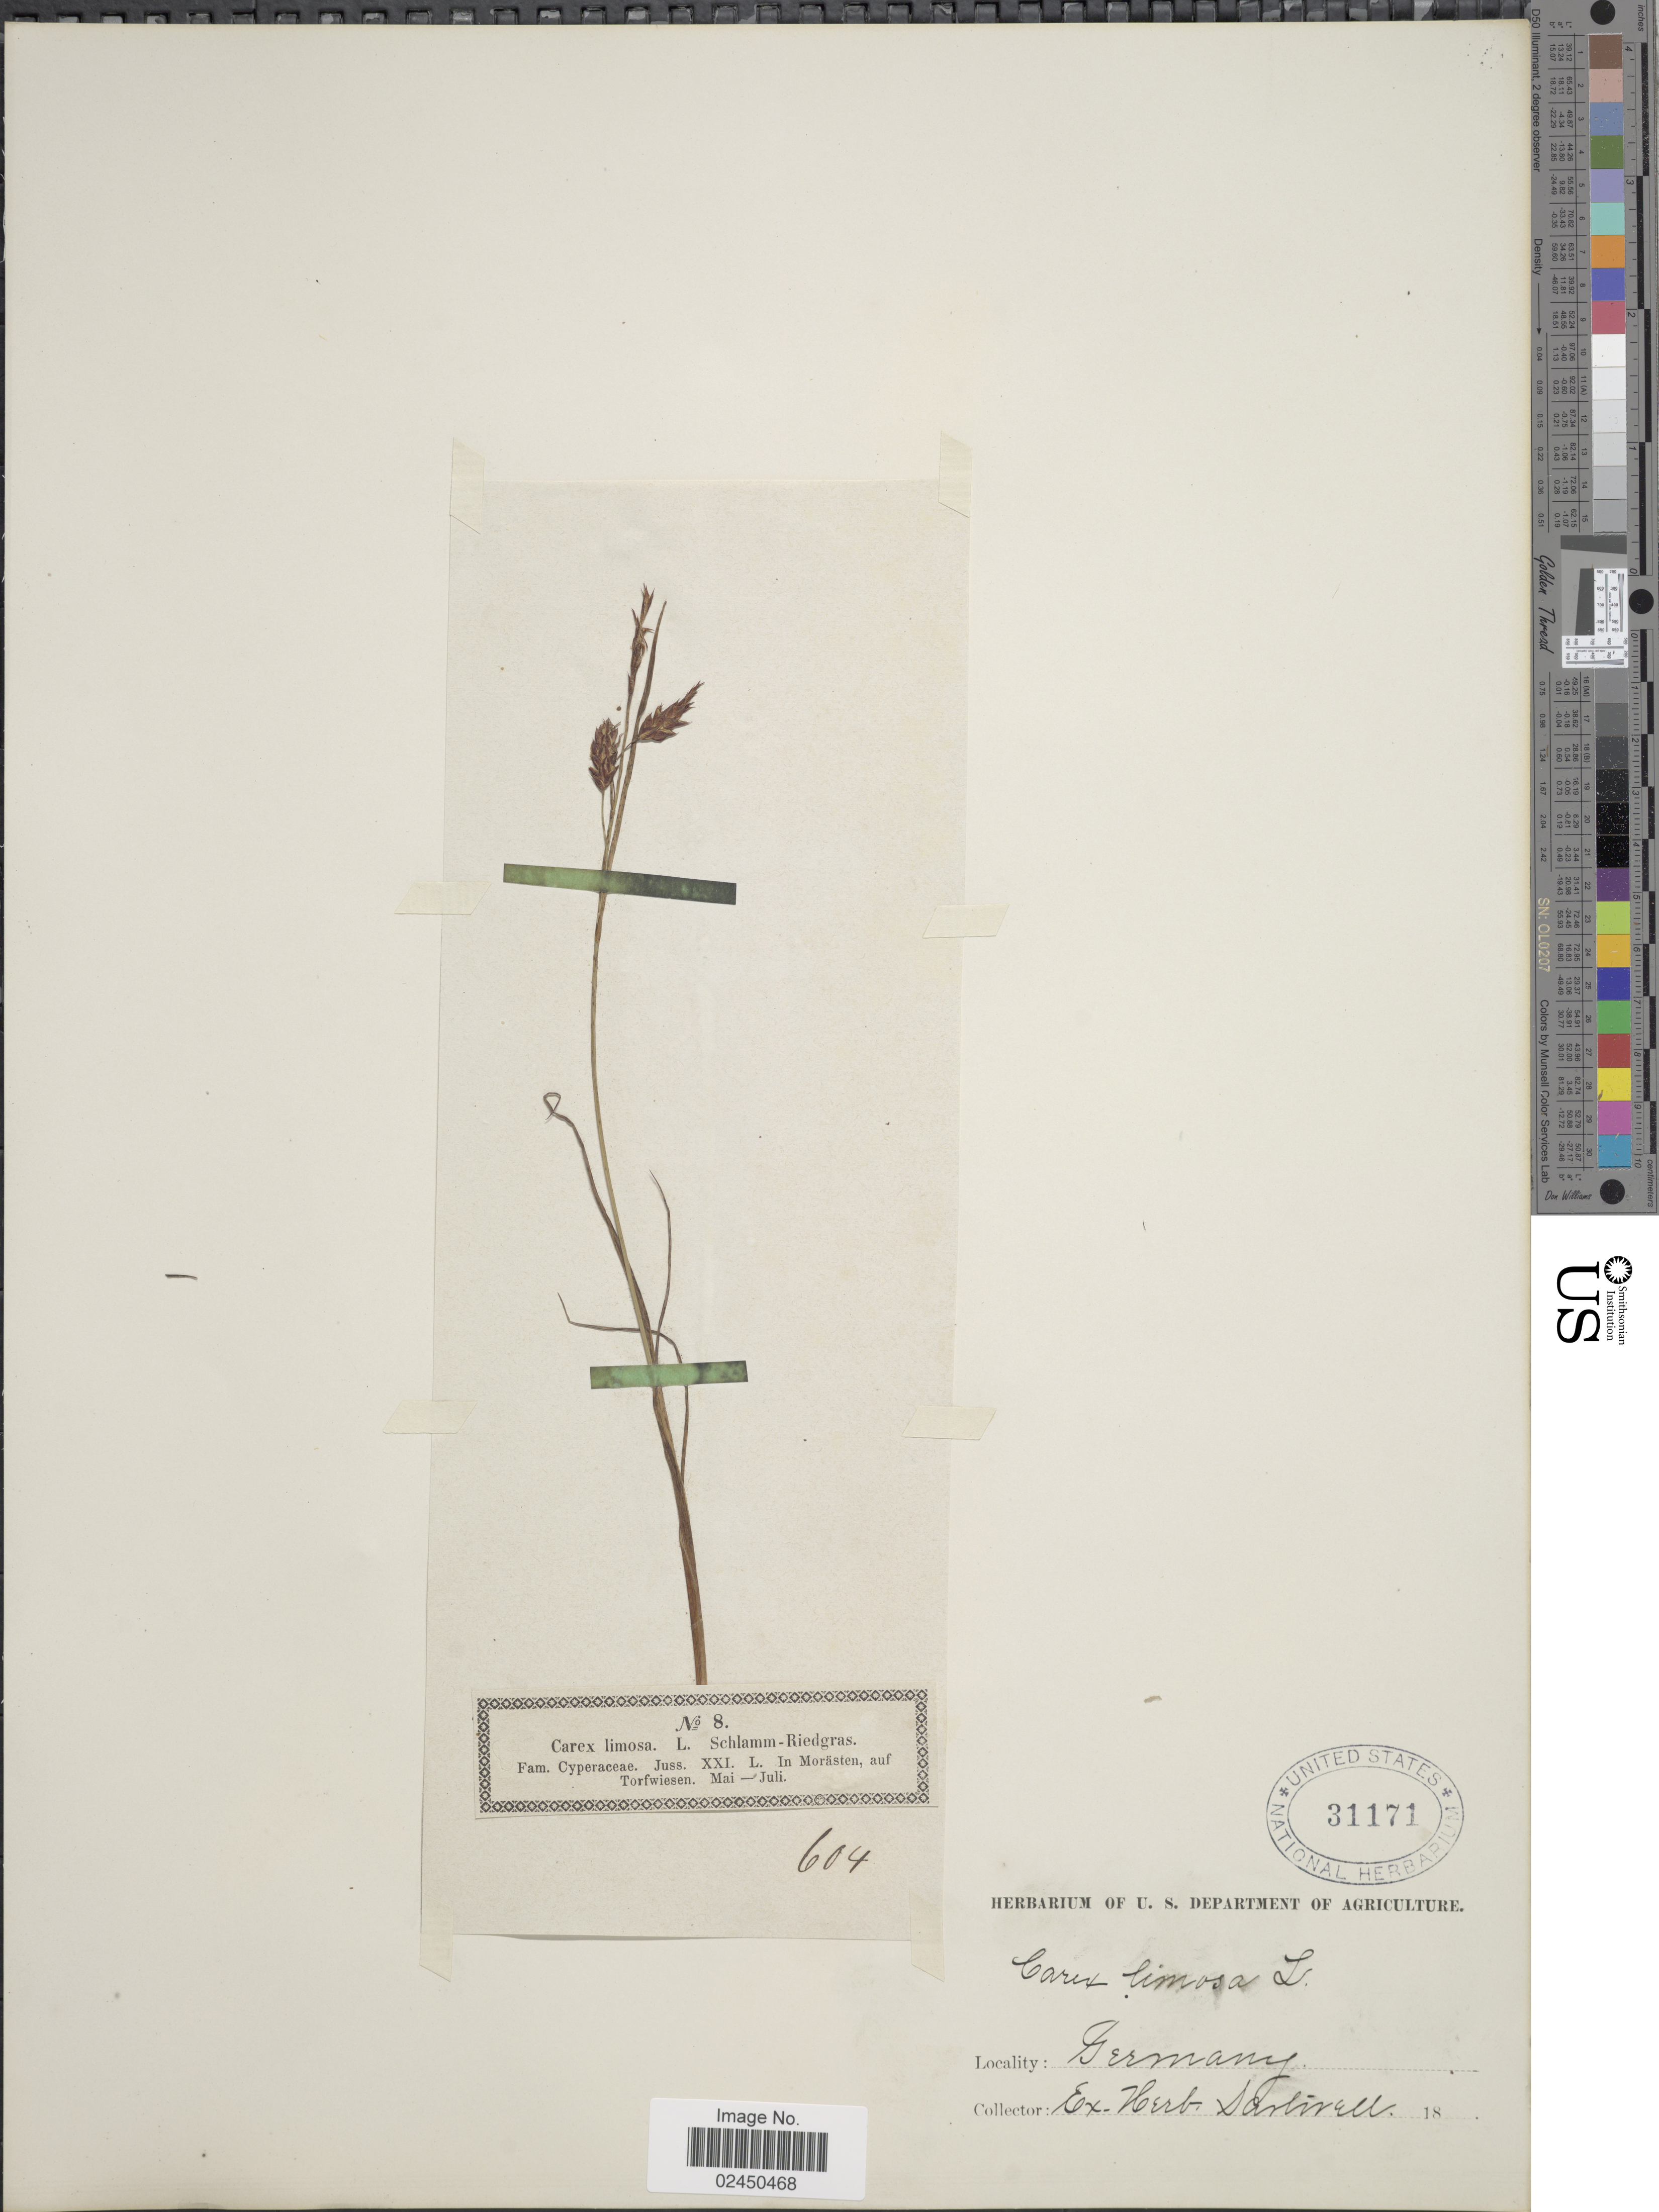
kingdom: Plantae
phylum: Tracheophyta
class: Liliopsida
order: Poales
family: Cyperaceae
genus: Carex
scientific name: Carex limosa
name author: L.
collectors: ex herb. Sartwell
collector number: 8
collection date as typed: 18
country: Germany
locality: In Morasten, auf Torfwiesen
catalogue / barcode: US 31171